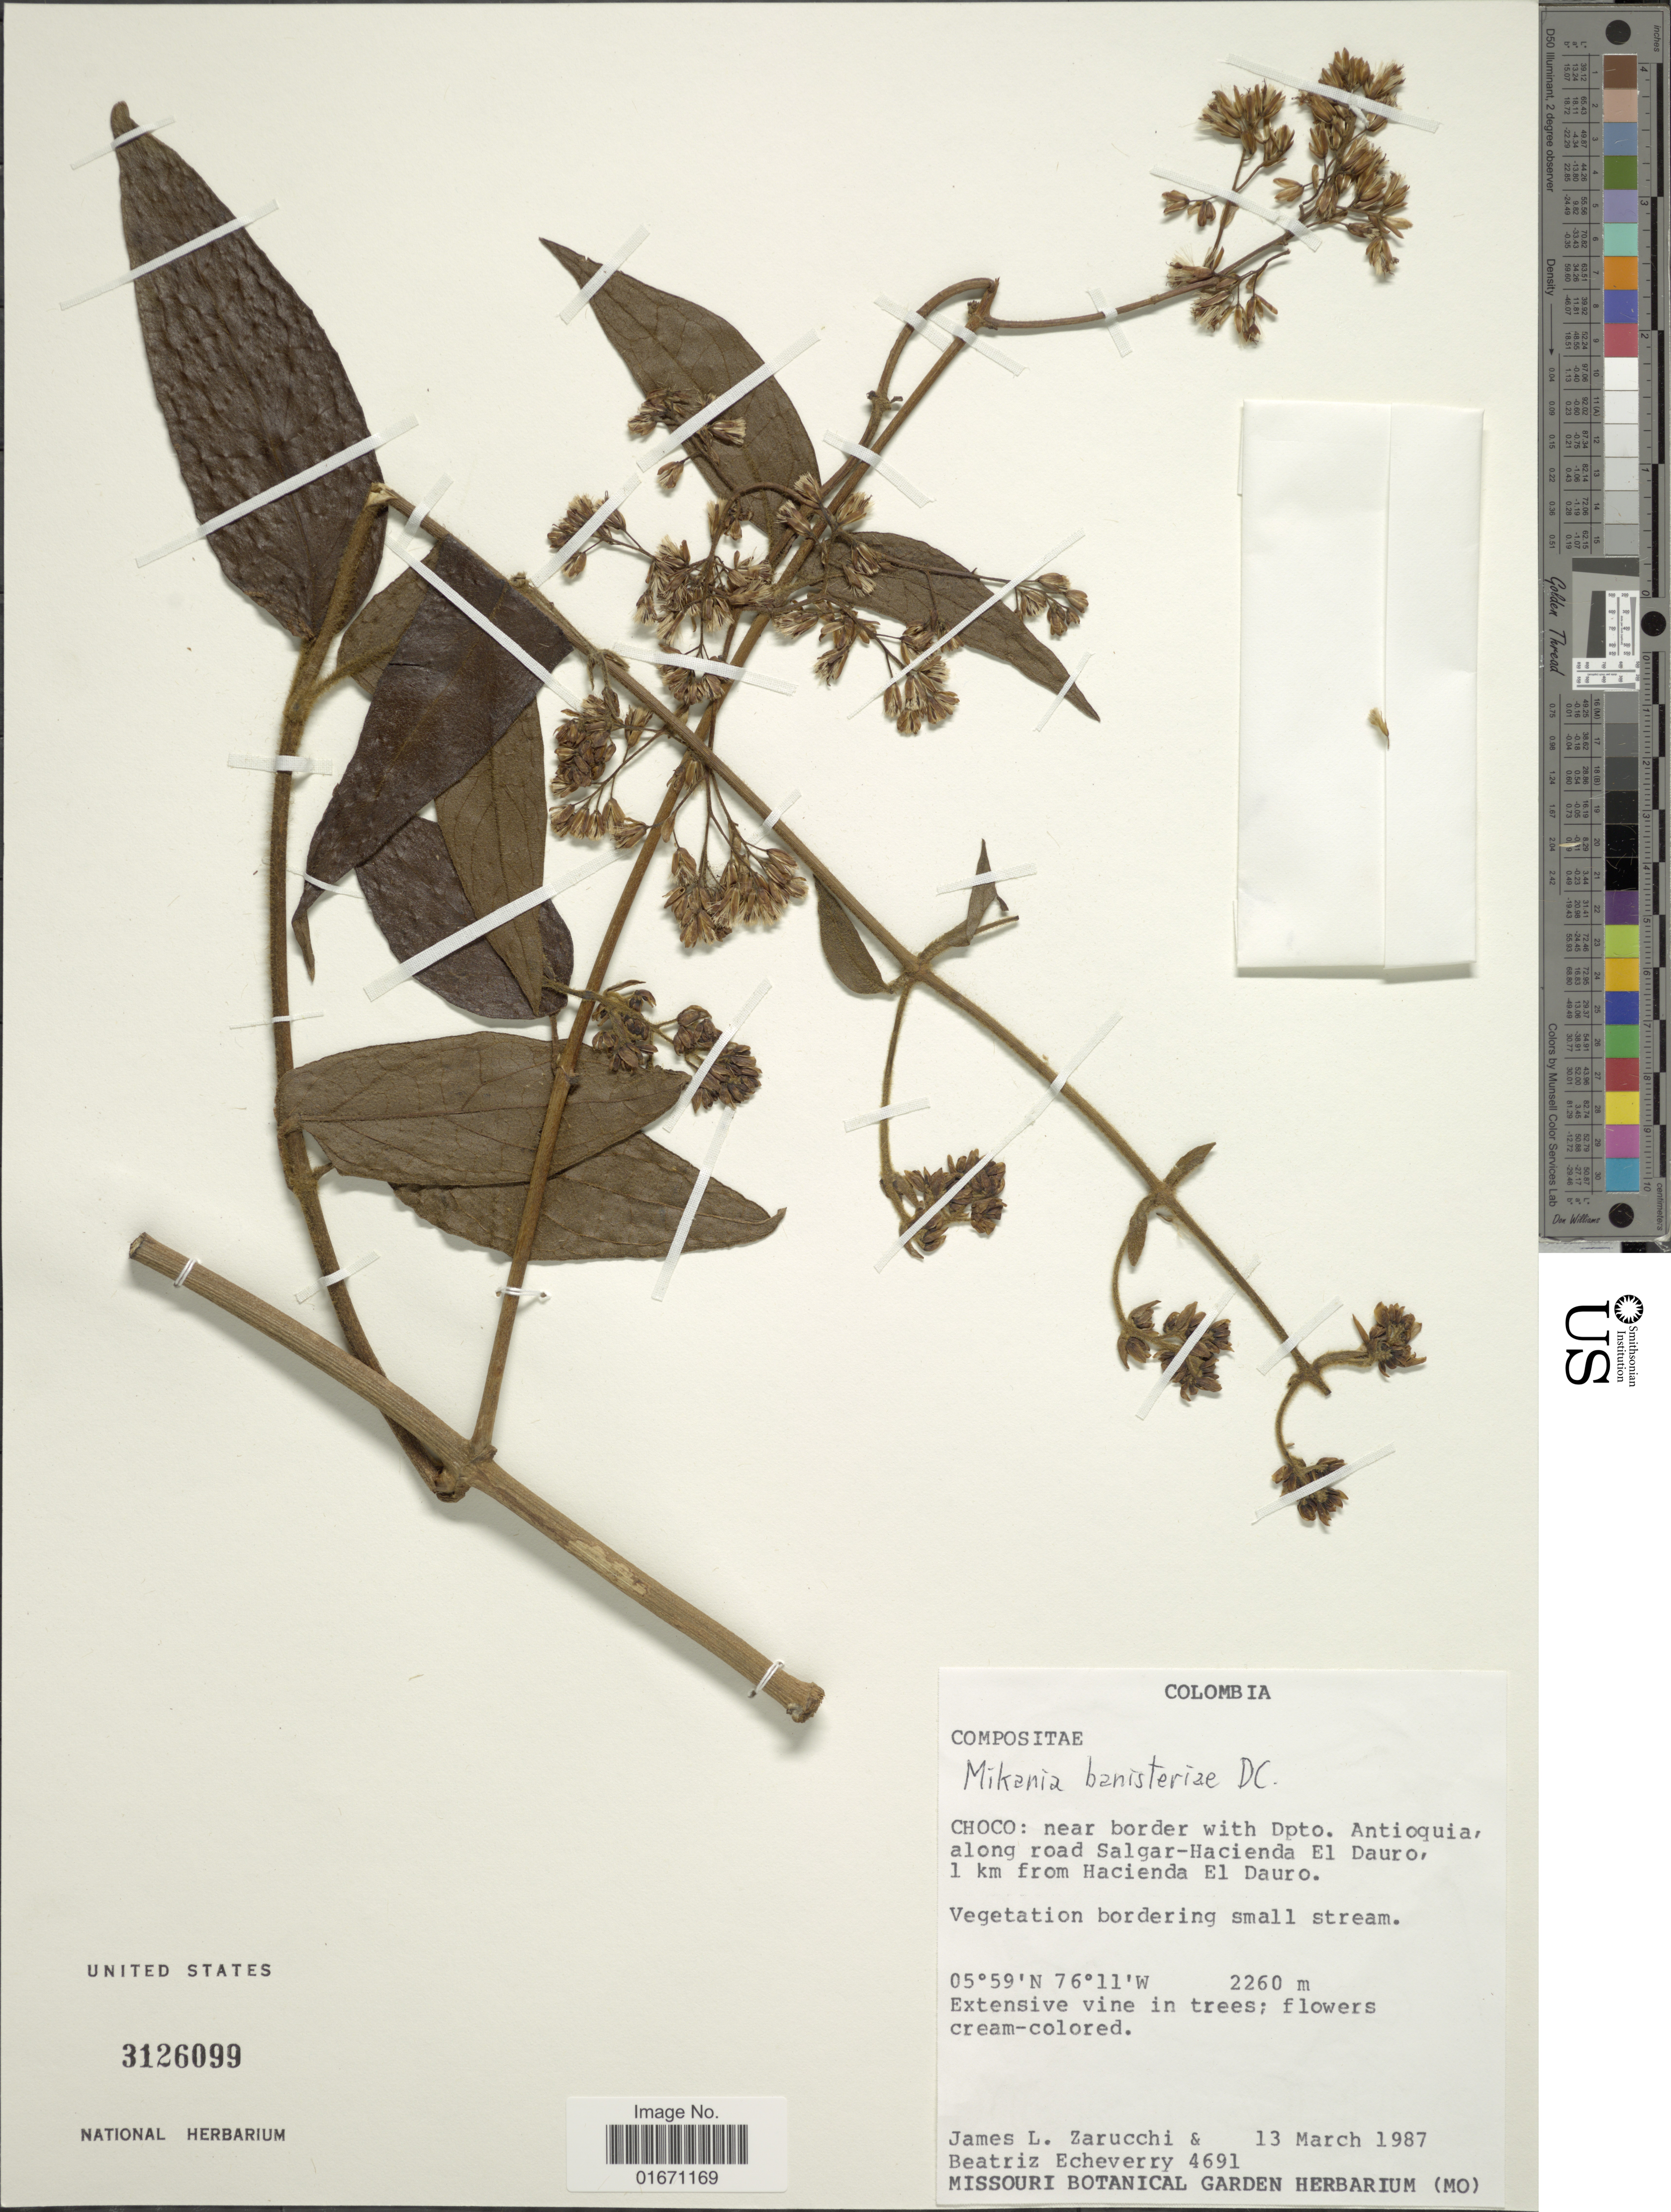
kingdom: Plantae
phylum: Tracheophyta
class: Magnoliopsida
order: Asterales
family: Asteraceae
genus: Mikania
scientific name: Mikania banisteriae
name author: DC.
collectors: J. L. Zarucchi & B. Echeverry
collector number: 4691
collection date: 1987-03-13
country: Colombia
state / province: Chocó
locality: Near border with Dpto. Antioquia, along road Salgar-Hacienda El Dauro, 1 km from Hacienda El Dauro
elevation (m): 2260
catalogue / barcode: US 3126099